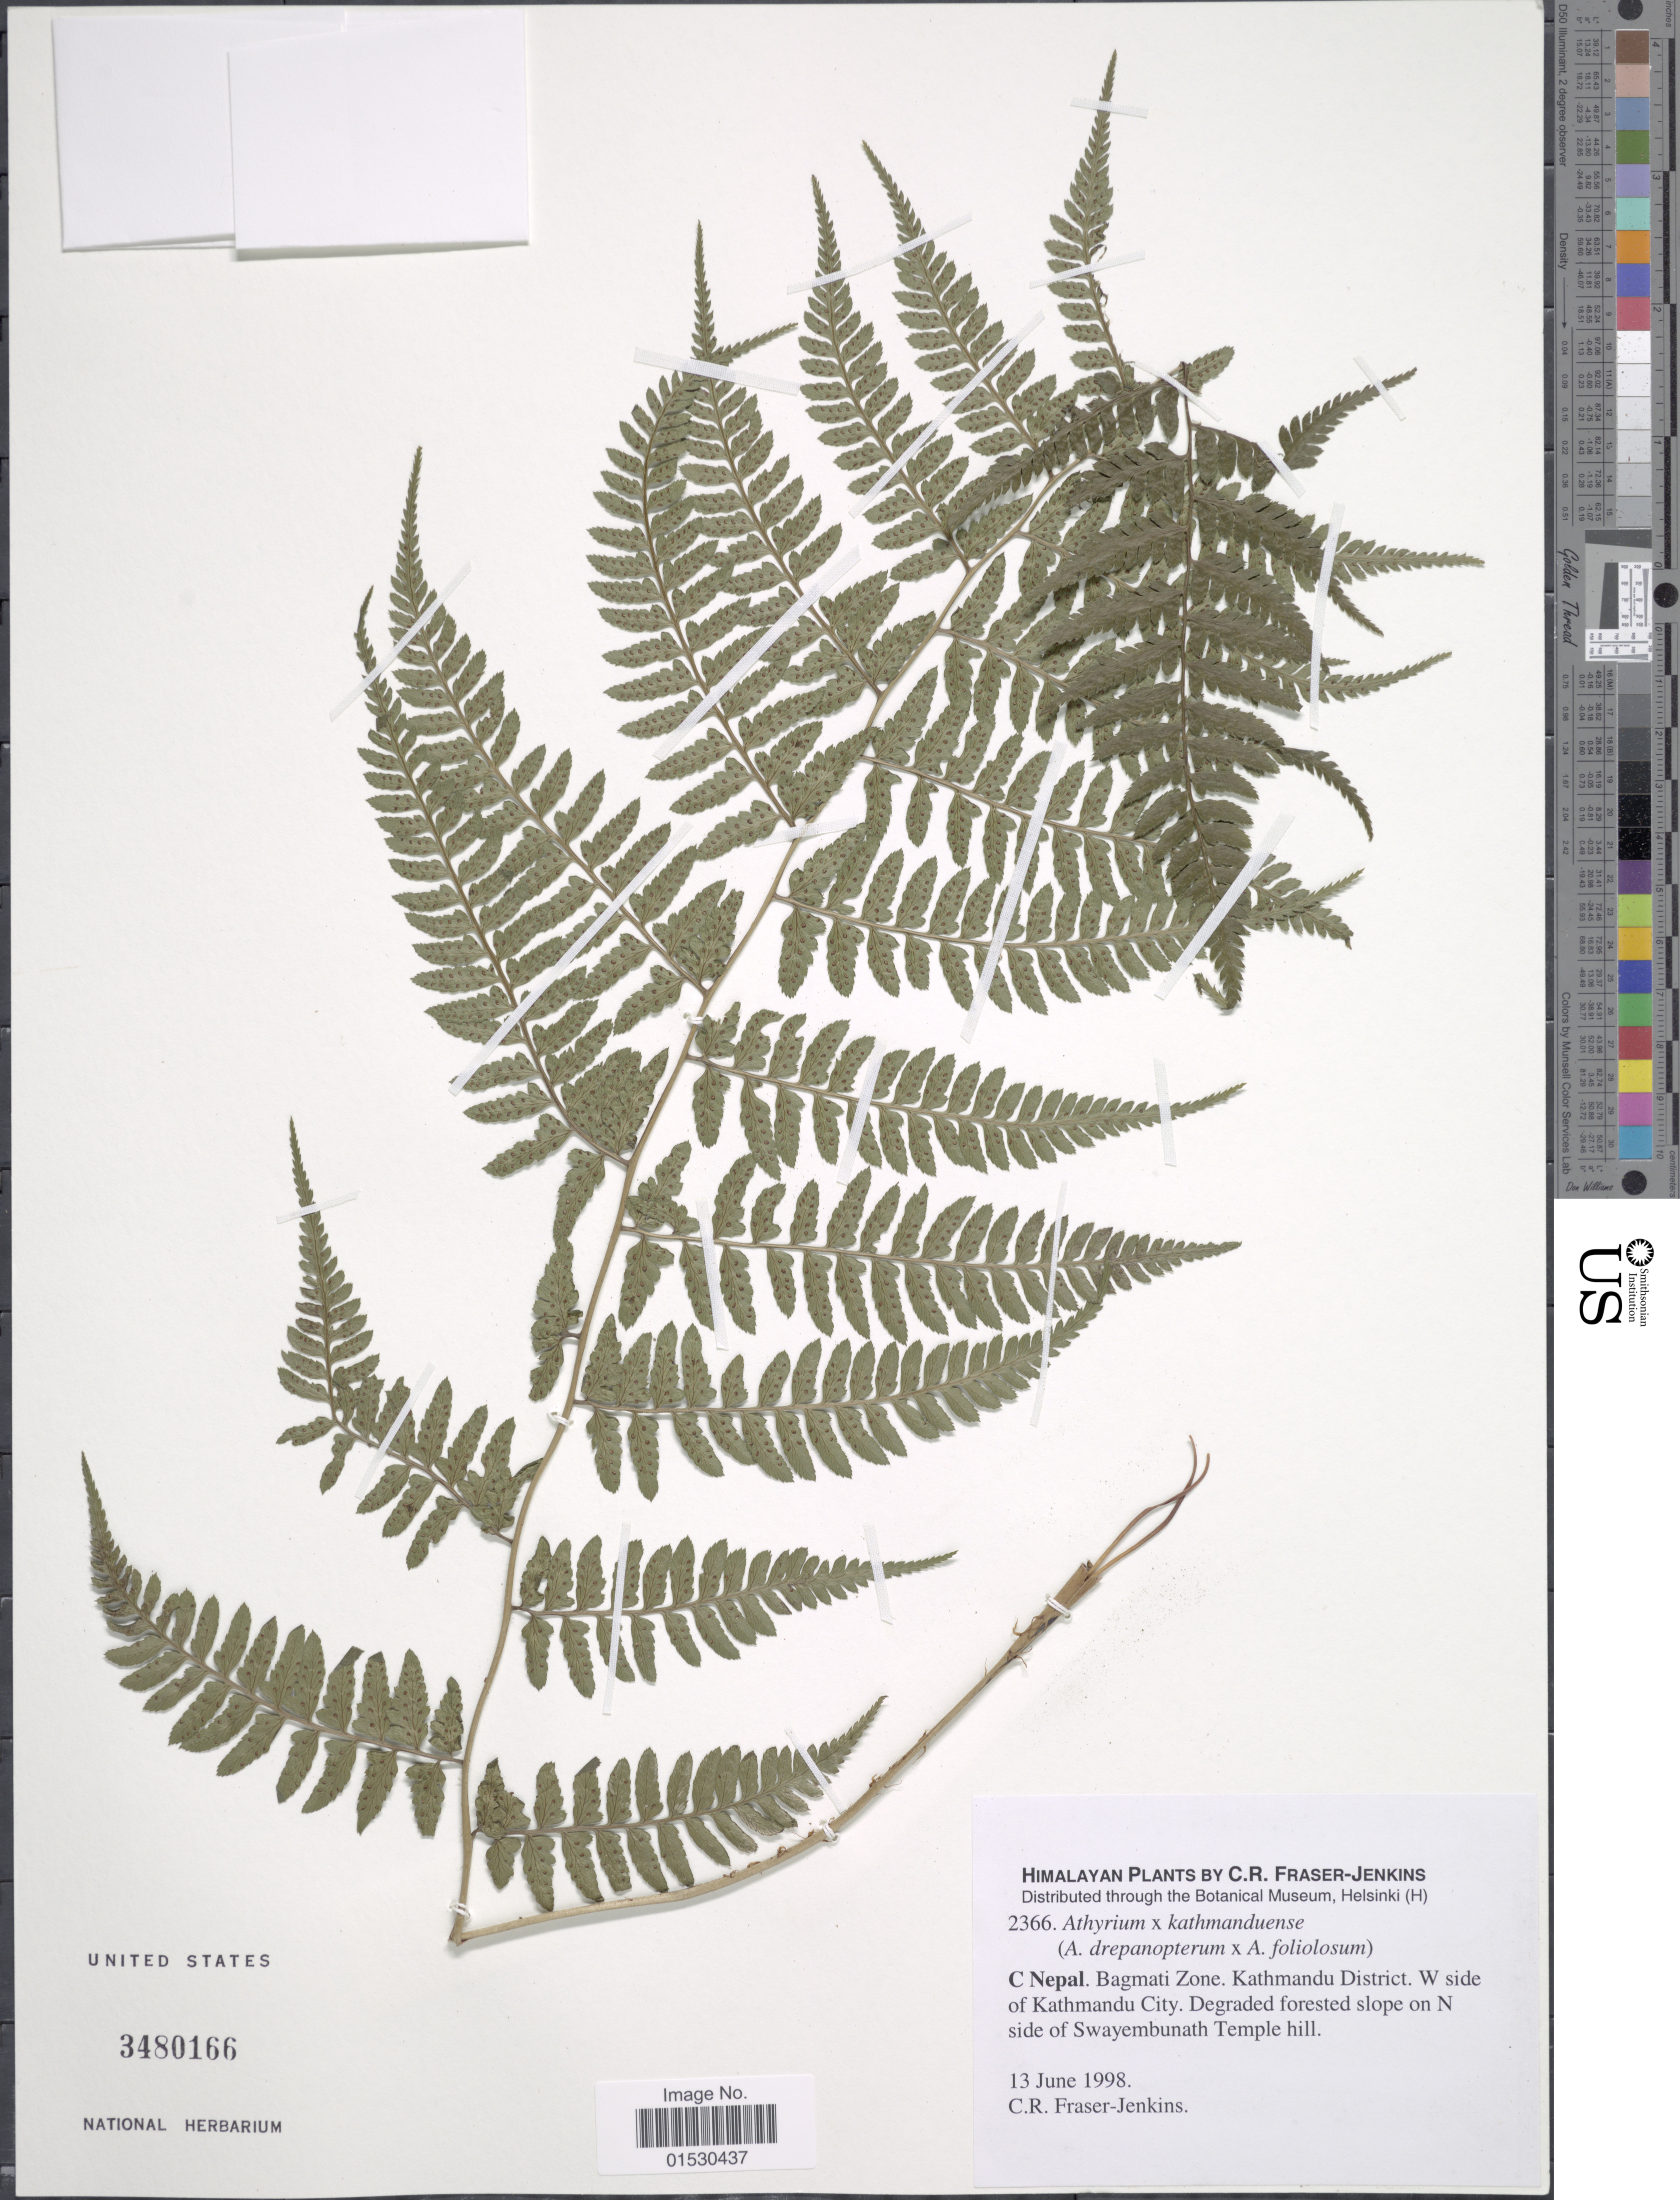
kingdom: Plantae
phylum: Tracheophyta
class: Polypodiopsida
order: Polypodiales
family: Athyriaceae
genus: Athyrium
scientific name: Athyrium x kathmanduense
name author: Fraser-Jenk.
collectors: C. R. Fraser-Jenkins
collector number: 2366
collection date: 1998-06-13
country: Nepal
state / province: Bagmati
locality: C Nepal, Bagmati Zone. Kathmandu District. W side of Kathmandu City. Degraded forested slope on N side Swayembunath Temple hill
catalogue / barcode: US 3480166